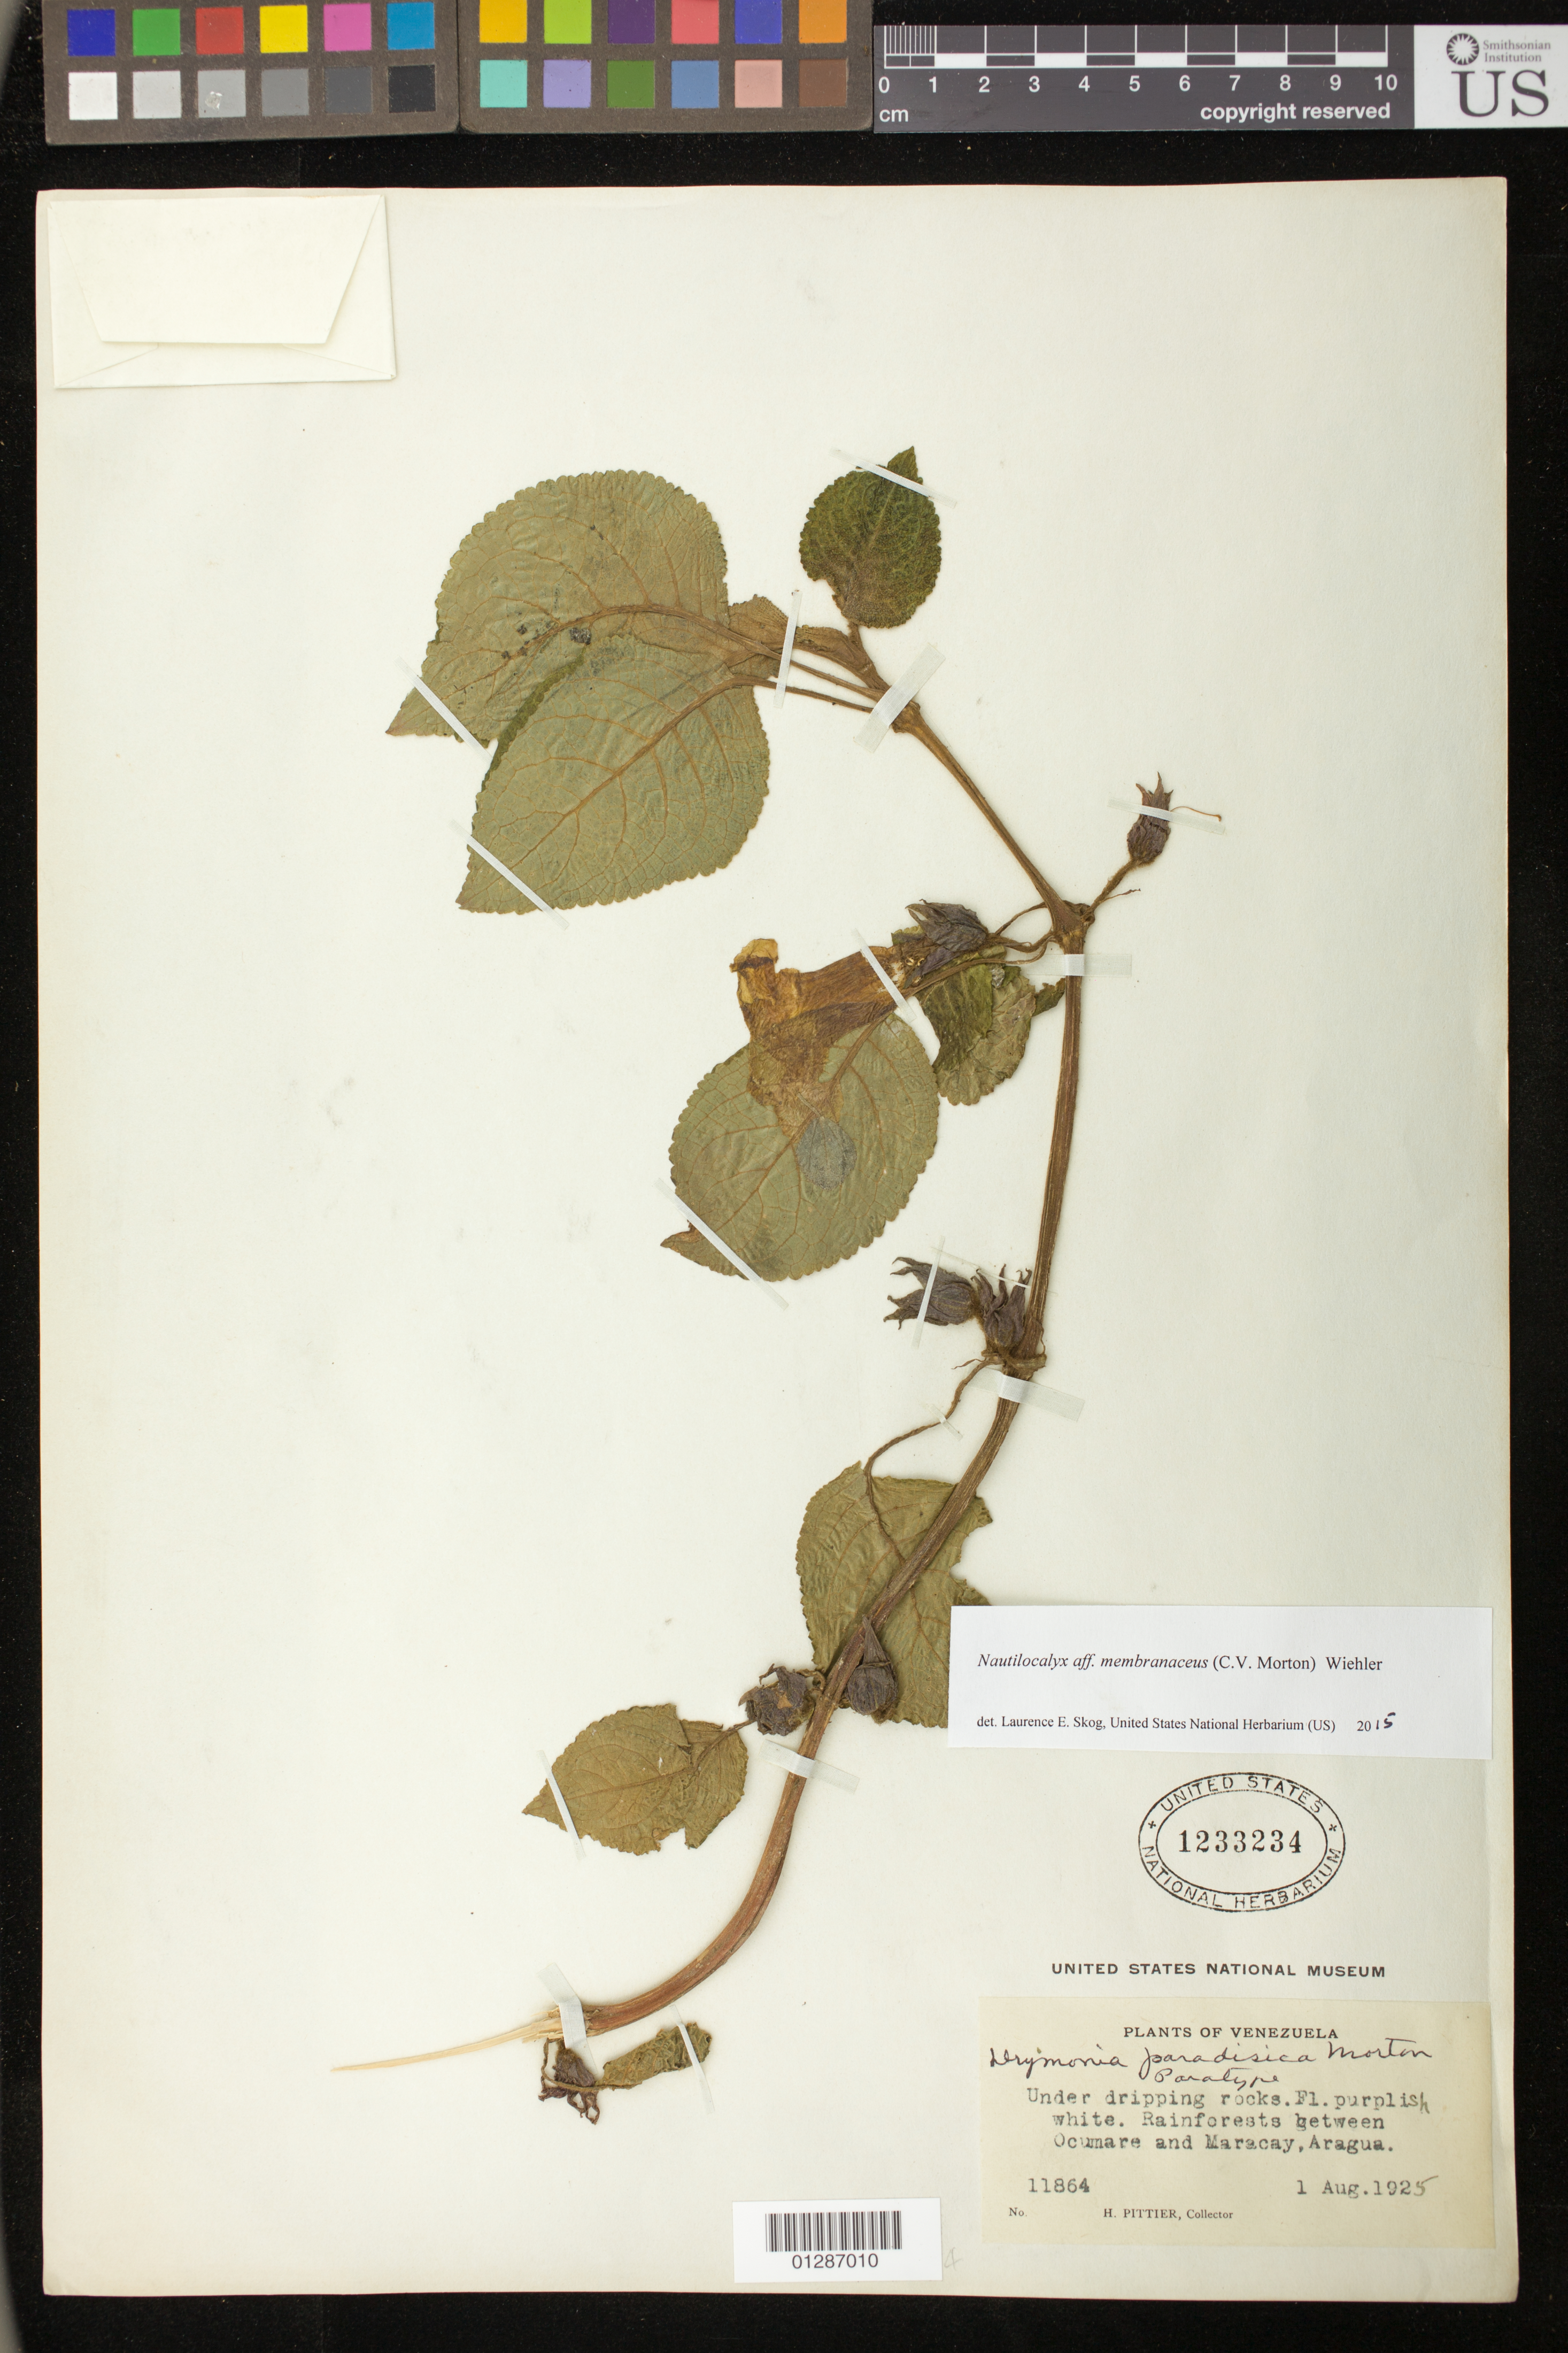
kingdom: Plantae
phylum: Tracheophyta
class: Magnoliopsida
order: Lamiales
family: Gesneriaceae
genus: Nautilocalyx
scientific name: Nautilocalyx membranaceus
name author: (C.V. Morton) Wiehler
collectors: H. F. Pittier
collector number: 11864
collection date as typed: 1 Aug 1925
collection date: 1925-08-01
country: Venezuela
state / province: Aragua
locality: Rainforests between Ocumare and Maracay.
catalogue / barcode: US 1233234